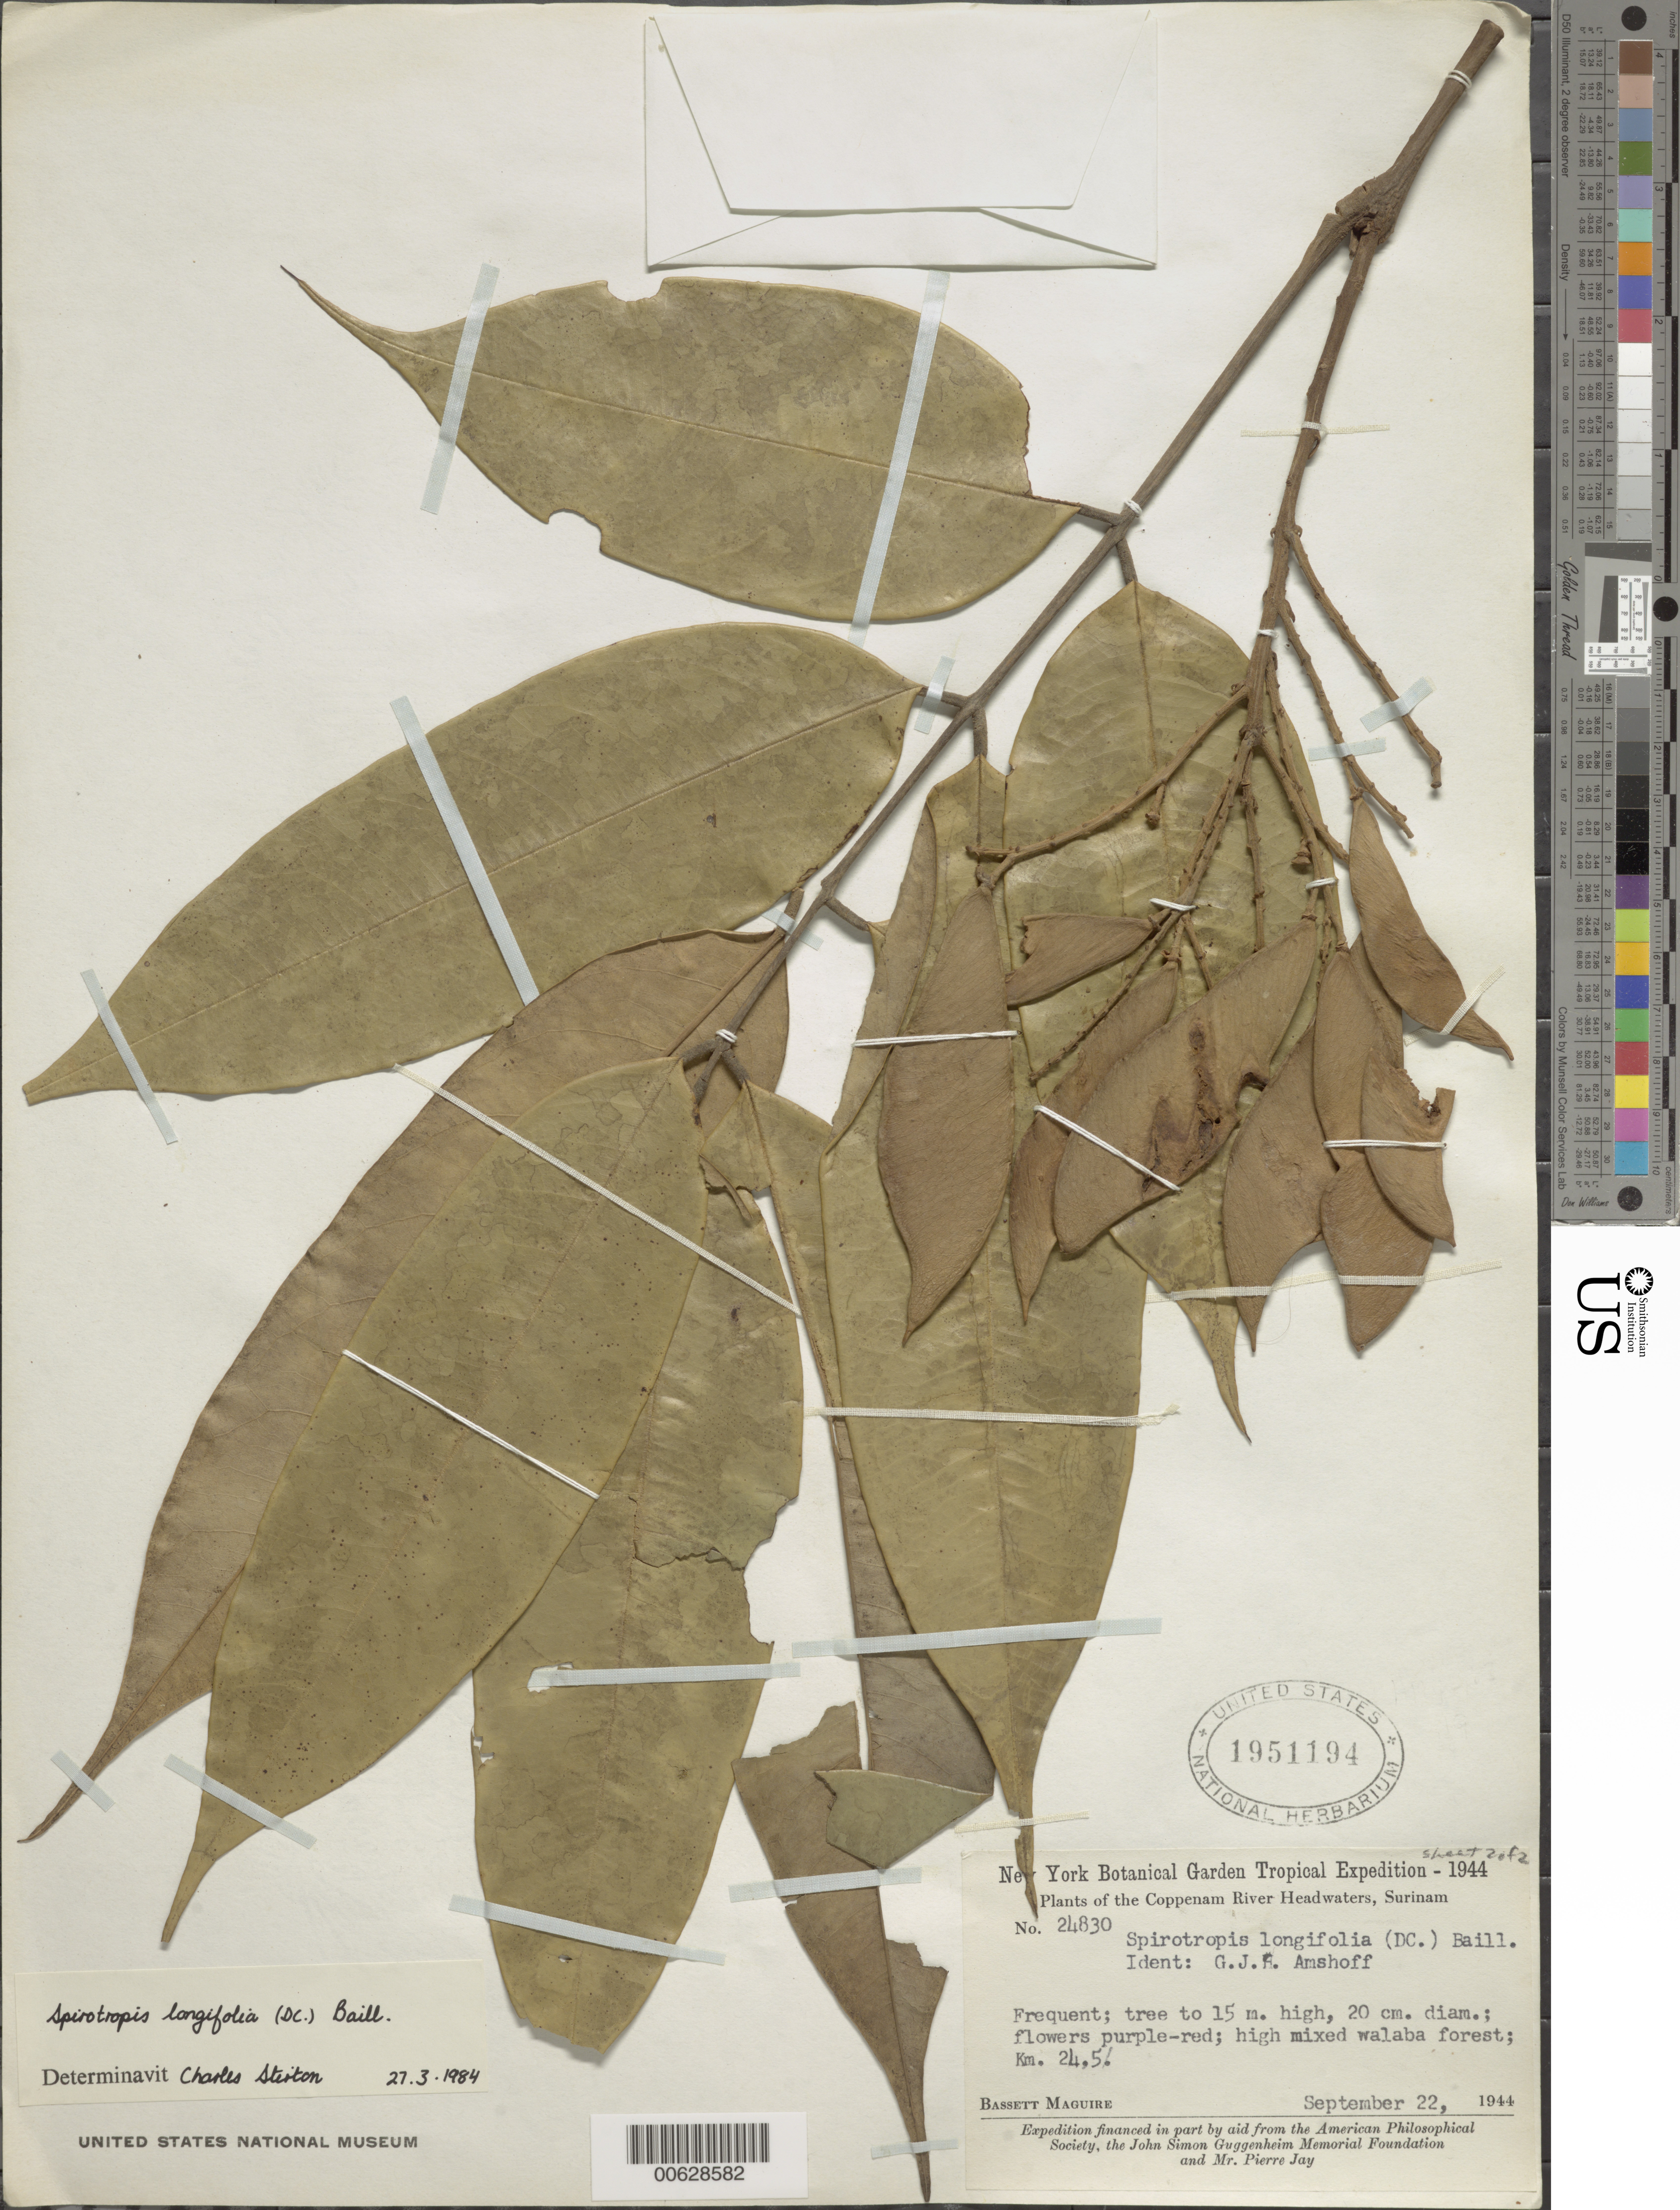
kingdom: Plantae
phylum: Tracheophyta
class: Magnoliopsida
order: Fabales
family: Fabaceae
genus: Spirotropis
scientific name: Spirotropis longifolia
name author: (DC.) Baill.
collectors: B. Maguire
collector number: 24830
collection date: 1944-09-22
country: Suriname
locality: Coppenam River Headwaters, high mixed walaba forest; km 24.5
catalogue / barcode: US 1951194